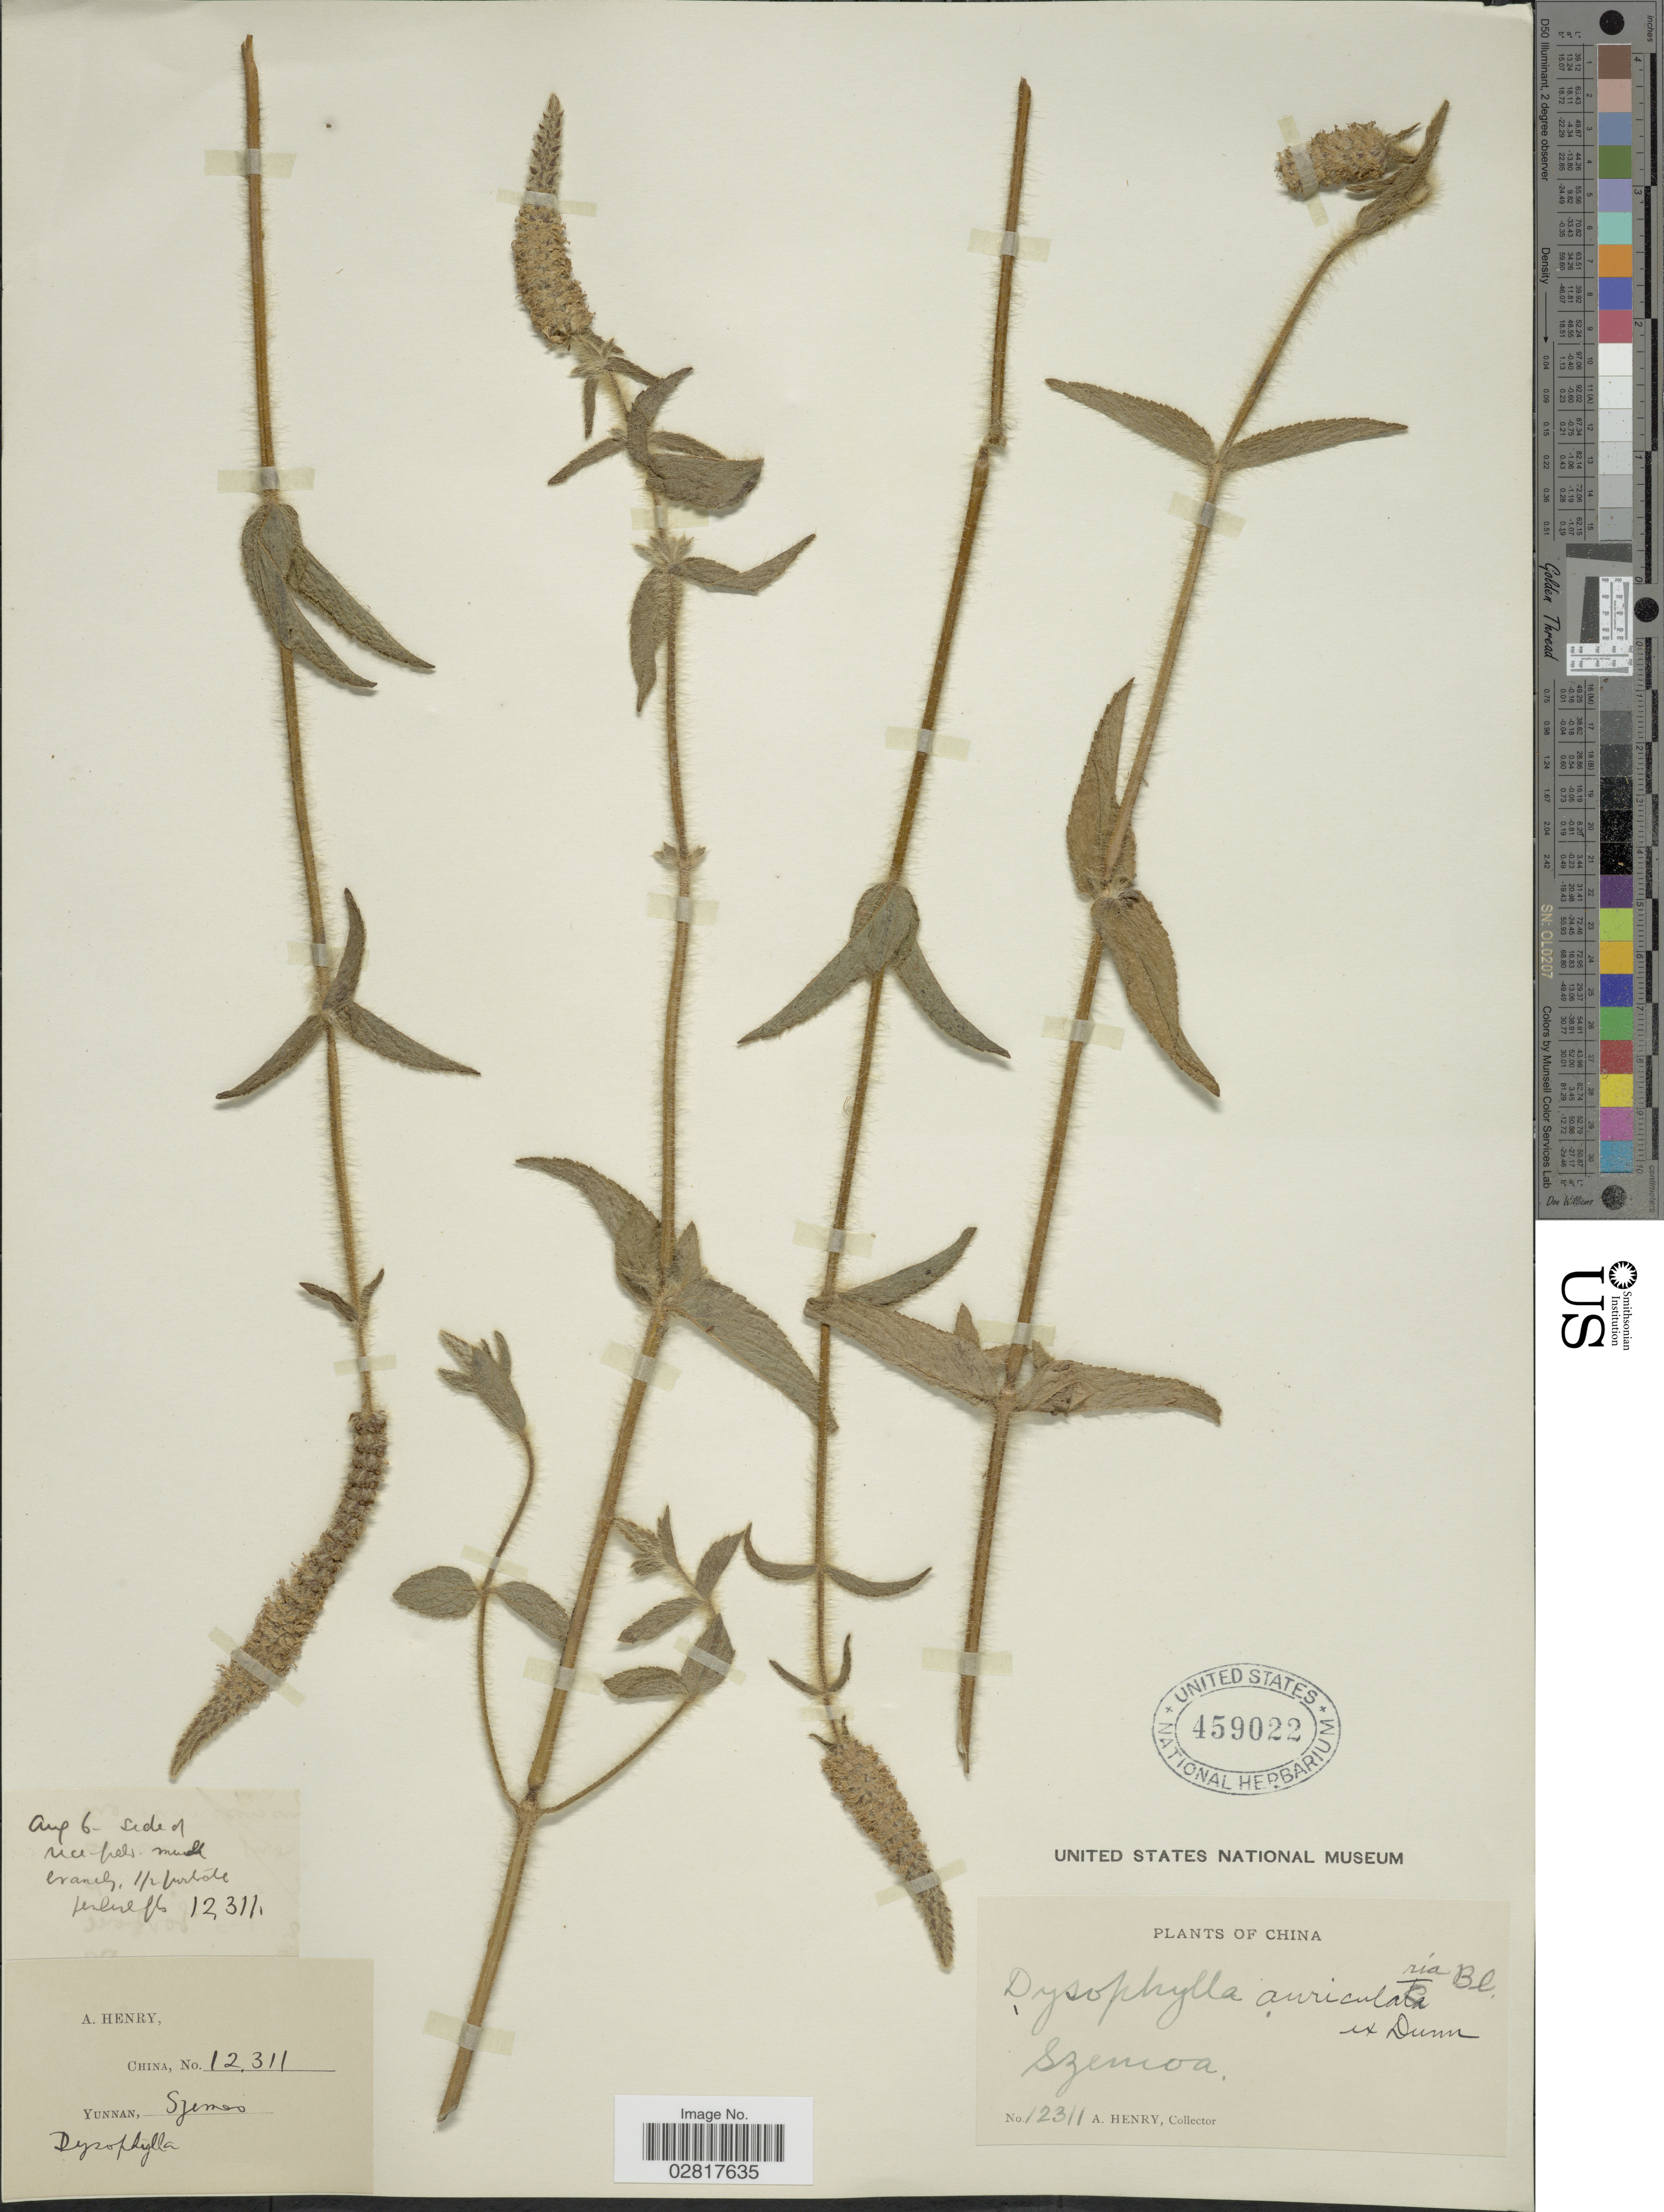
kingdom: Plantae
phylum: Tracheophyta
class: Magnoliopsida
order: Lamiales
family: Lamiaceae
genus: Pogostemon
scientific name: Pogostemon auricularius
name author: (L.) Hassk.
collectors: A. Henry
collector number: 12311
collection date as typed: Transcribed d/m/y: /8/6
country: China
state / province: Yunnan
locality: Szemoa. [illegible text]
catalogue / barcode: US 459022